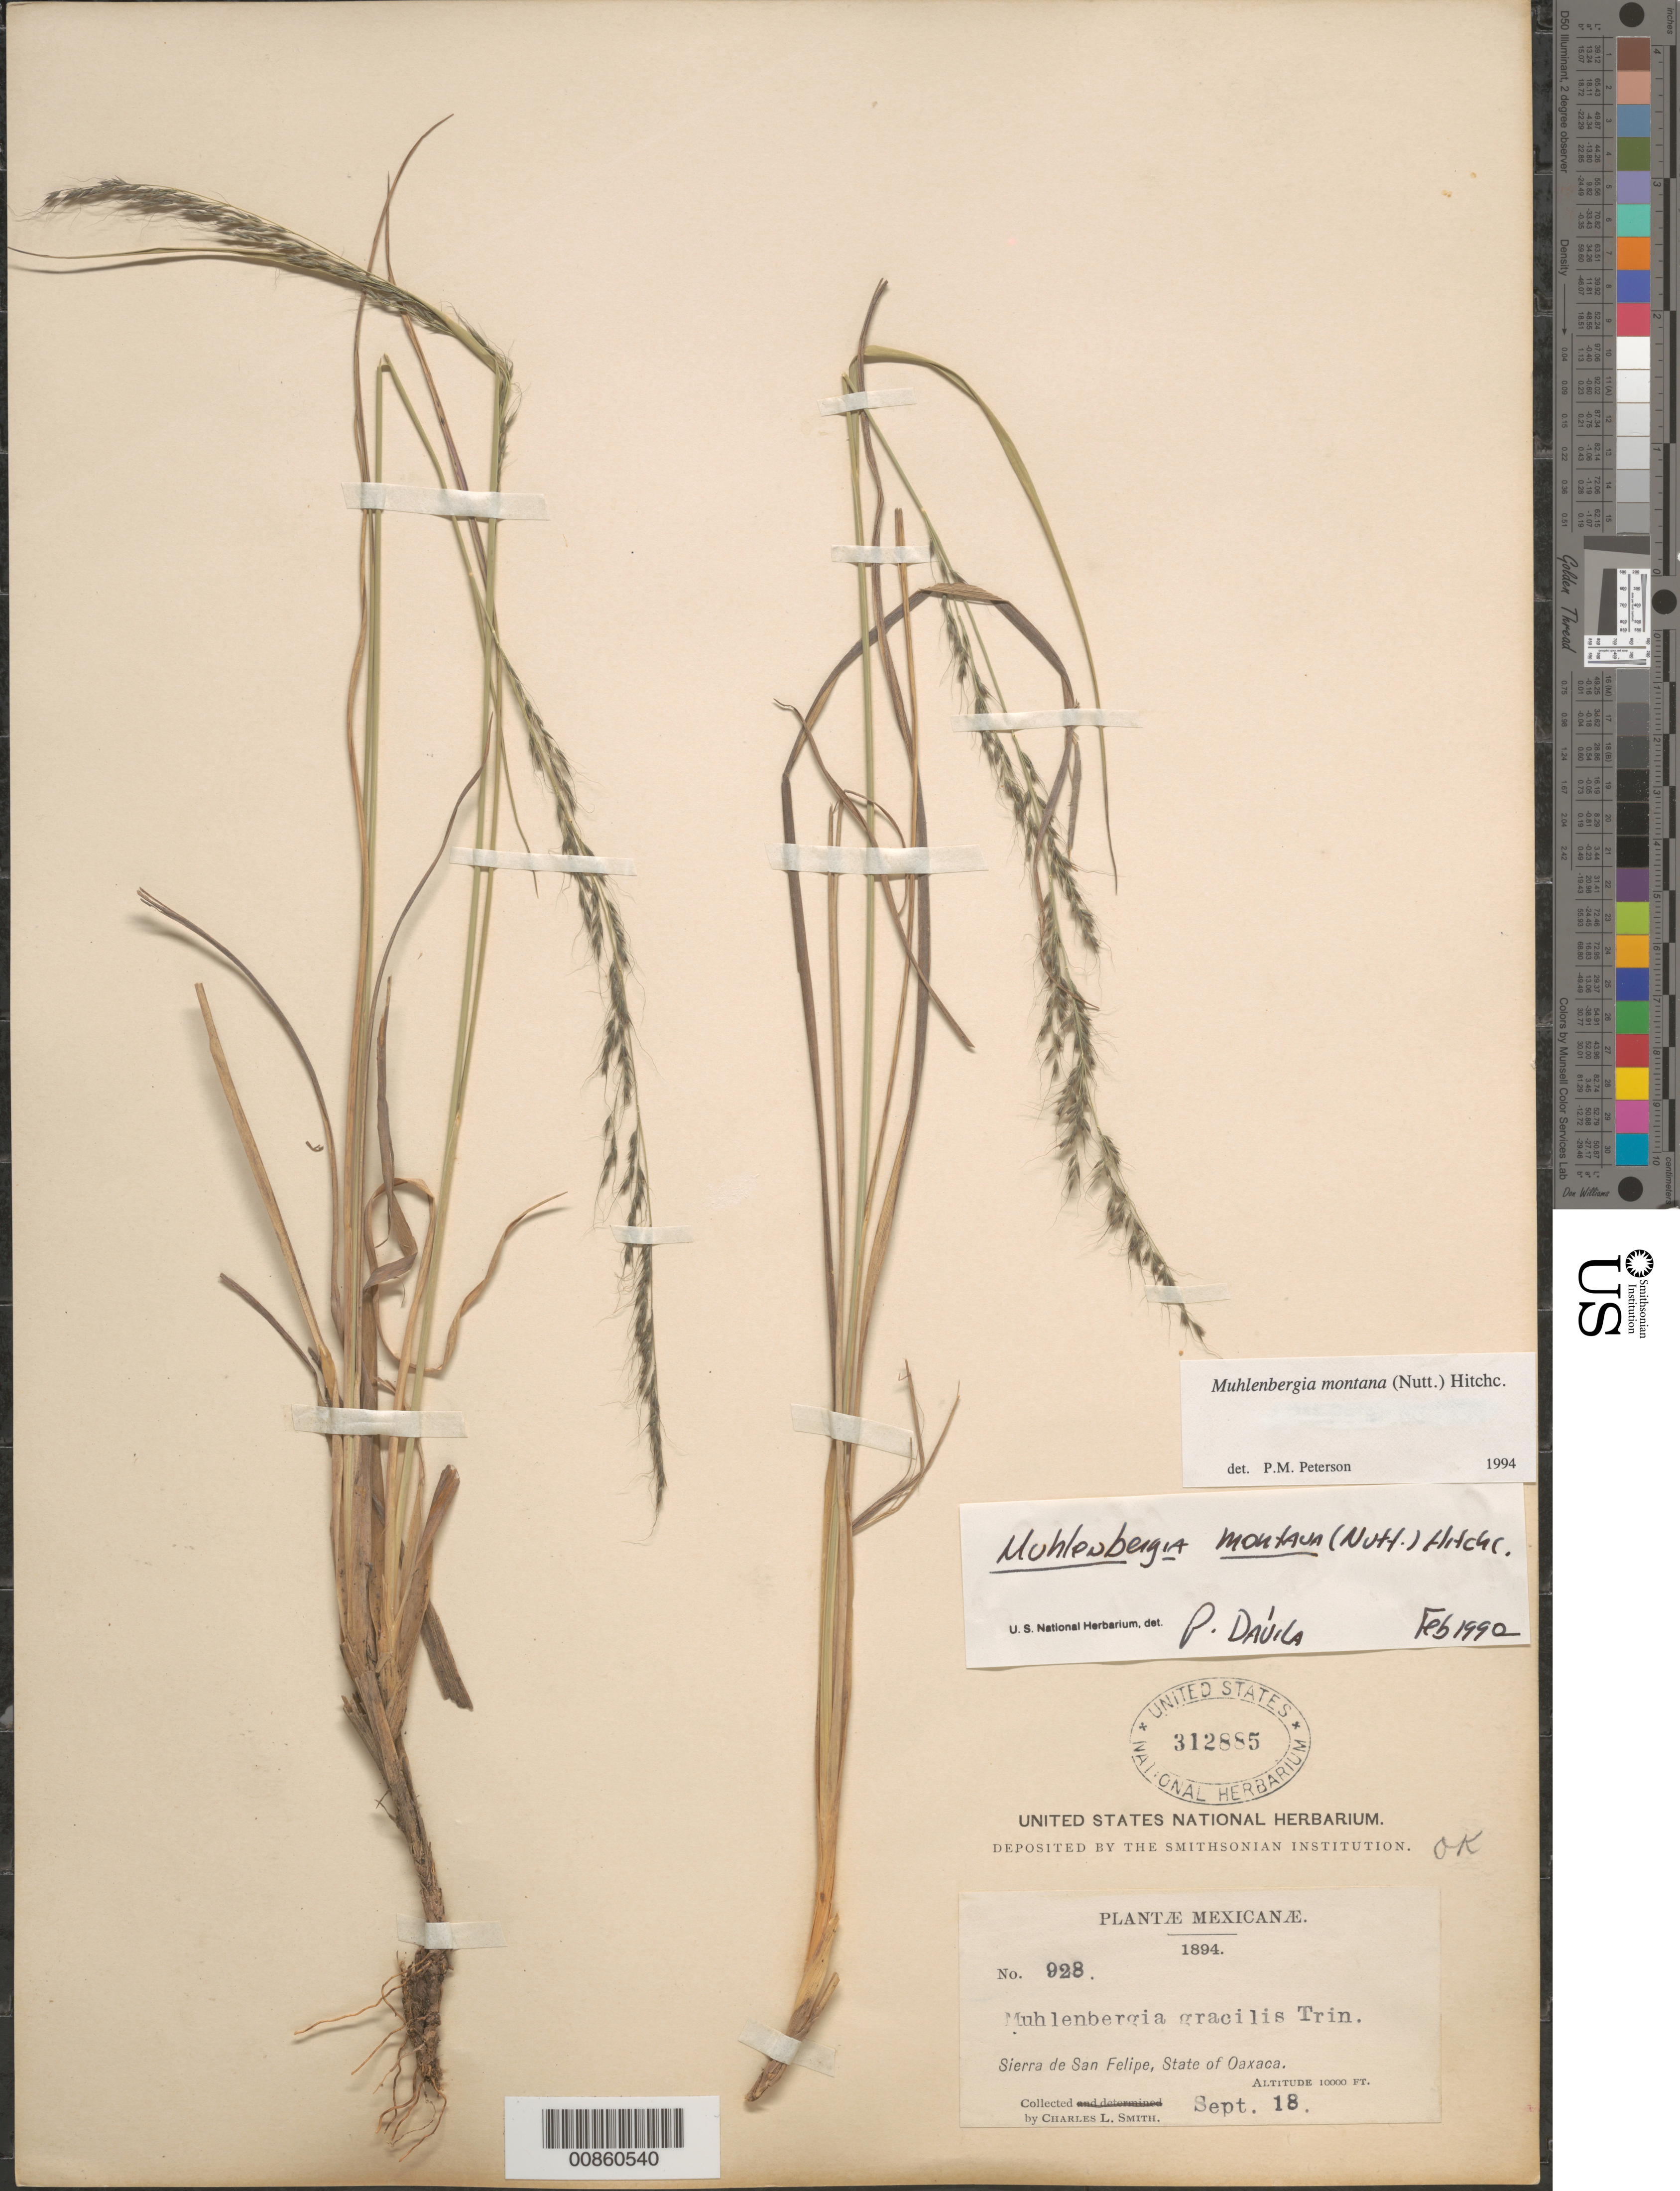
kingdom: Plantae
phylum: Tracheophyta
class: Liliopsida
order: Poales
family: Poaceae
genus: Muhlenbergia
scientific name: Muhlenbergia montana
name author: (Nutt.) Hitchc.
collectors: C. L. Smith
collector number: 928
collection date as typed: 18 Sep 1894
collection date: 1894-09-18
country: Mexico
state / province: Oaxaca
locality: Sierra de San Felipe, Oax.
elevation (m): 3048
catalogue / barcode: US 312885